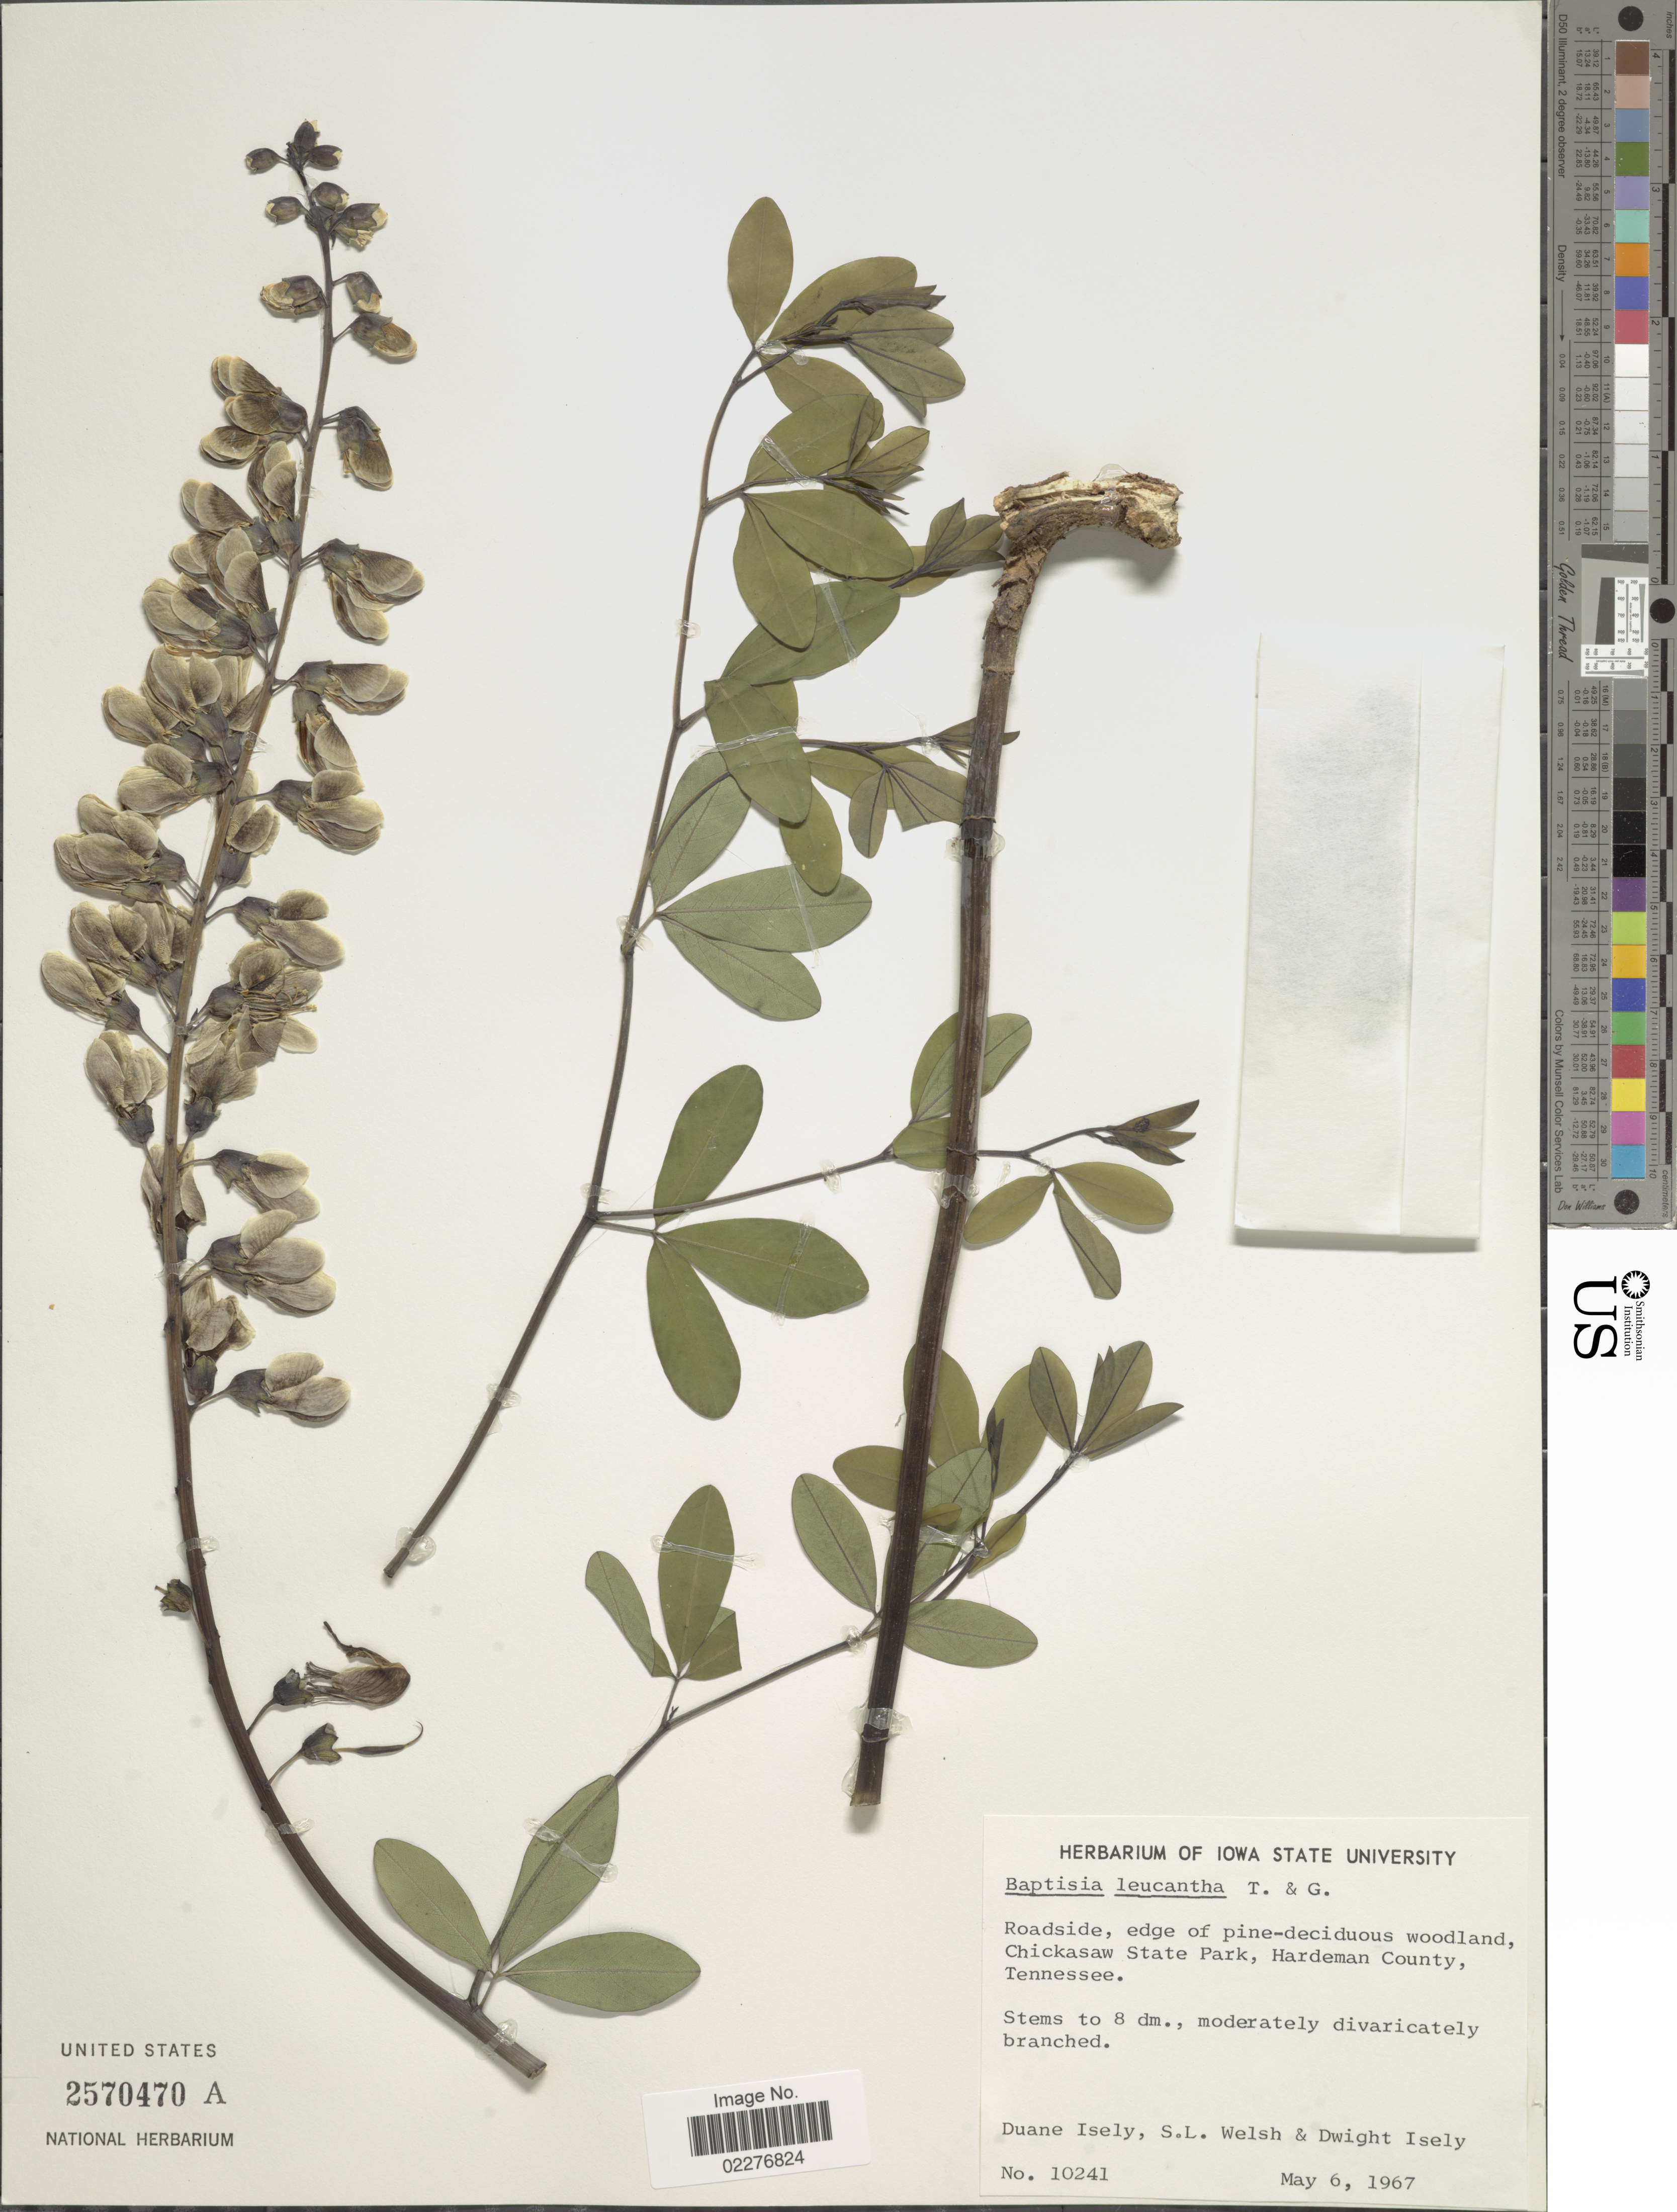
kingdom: Plantae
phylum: Tracheophyta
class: Magnoliopsida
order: Fabales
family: Fabaceae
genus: Baptisia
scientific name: Baptisia leucantha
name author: Torr. & A. Gray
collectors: D. Isely, S. Welsh & D. Isely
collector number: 10241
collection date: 1967-05-06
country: United States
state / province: Tennessee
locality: Roadside, edge of pine-deciduous woodland, Chickasaw State Park, Hardeman County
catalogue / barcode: US 2570470A